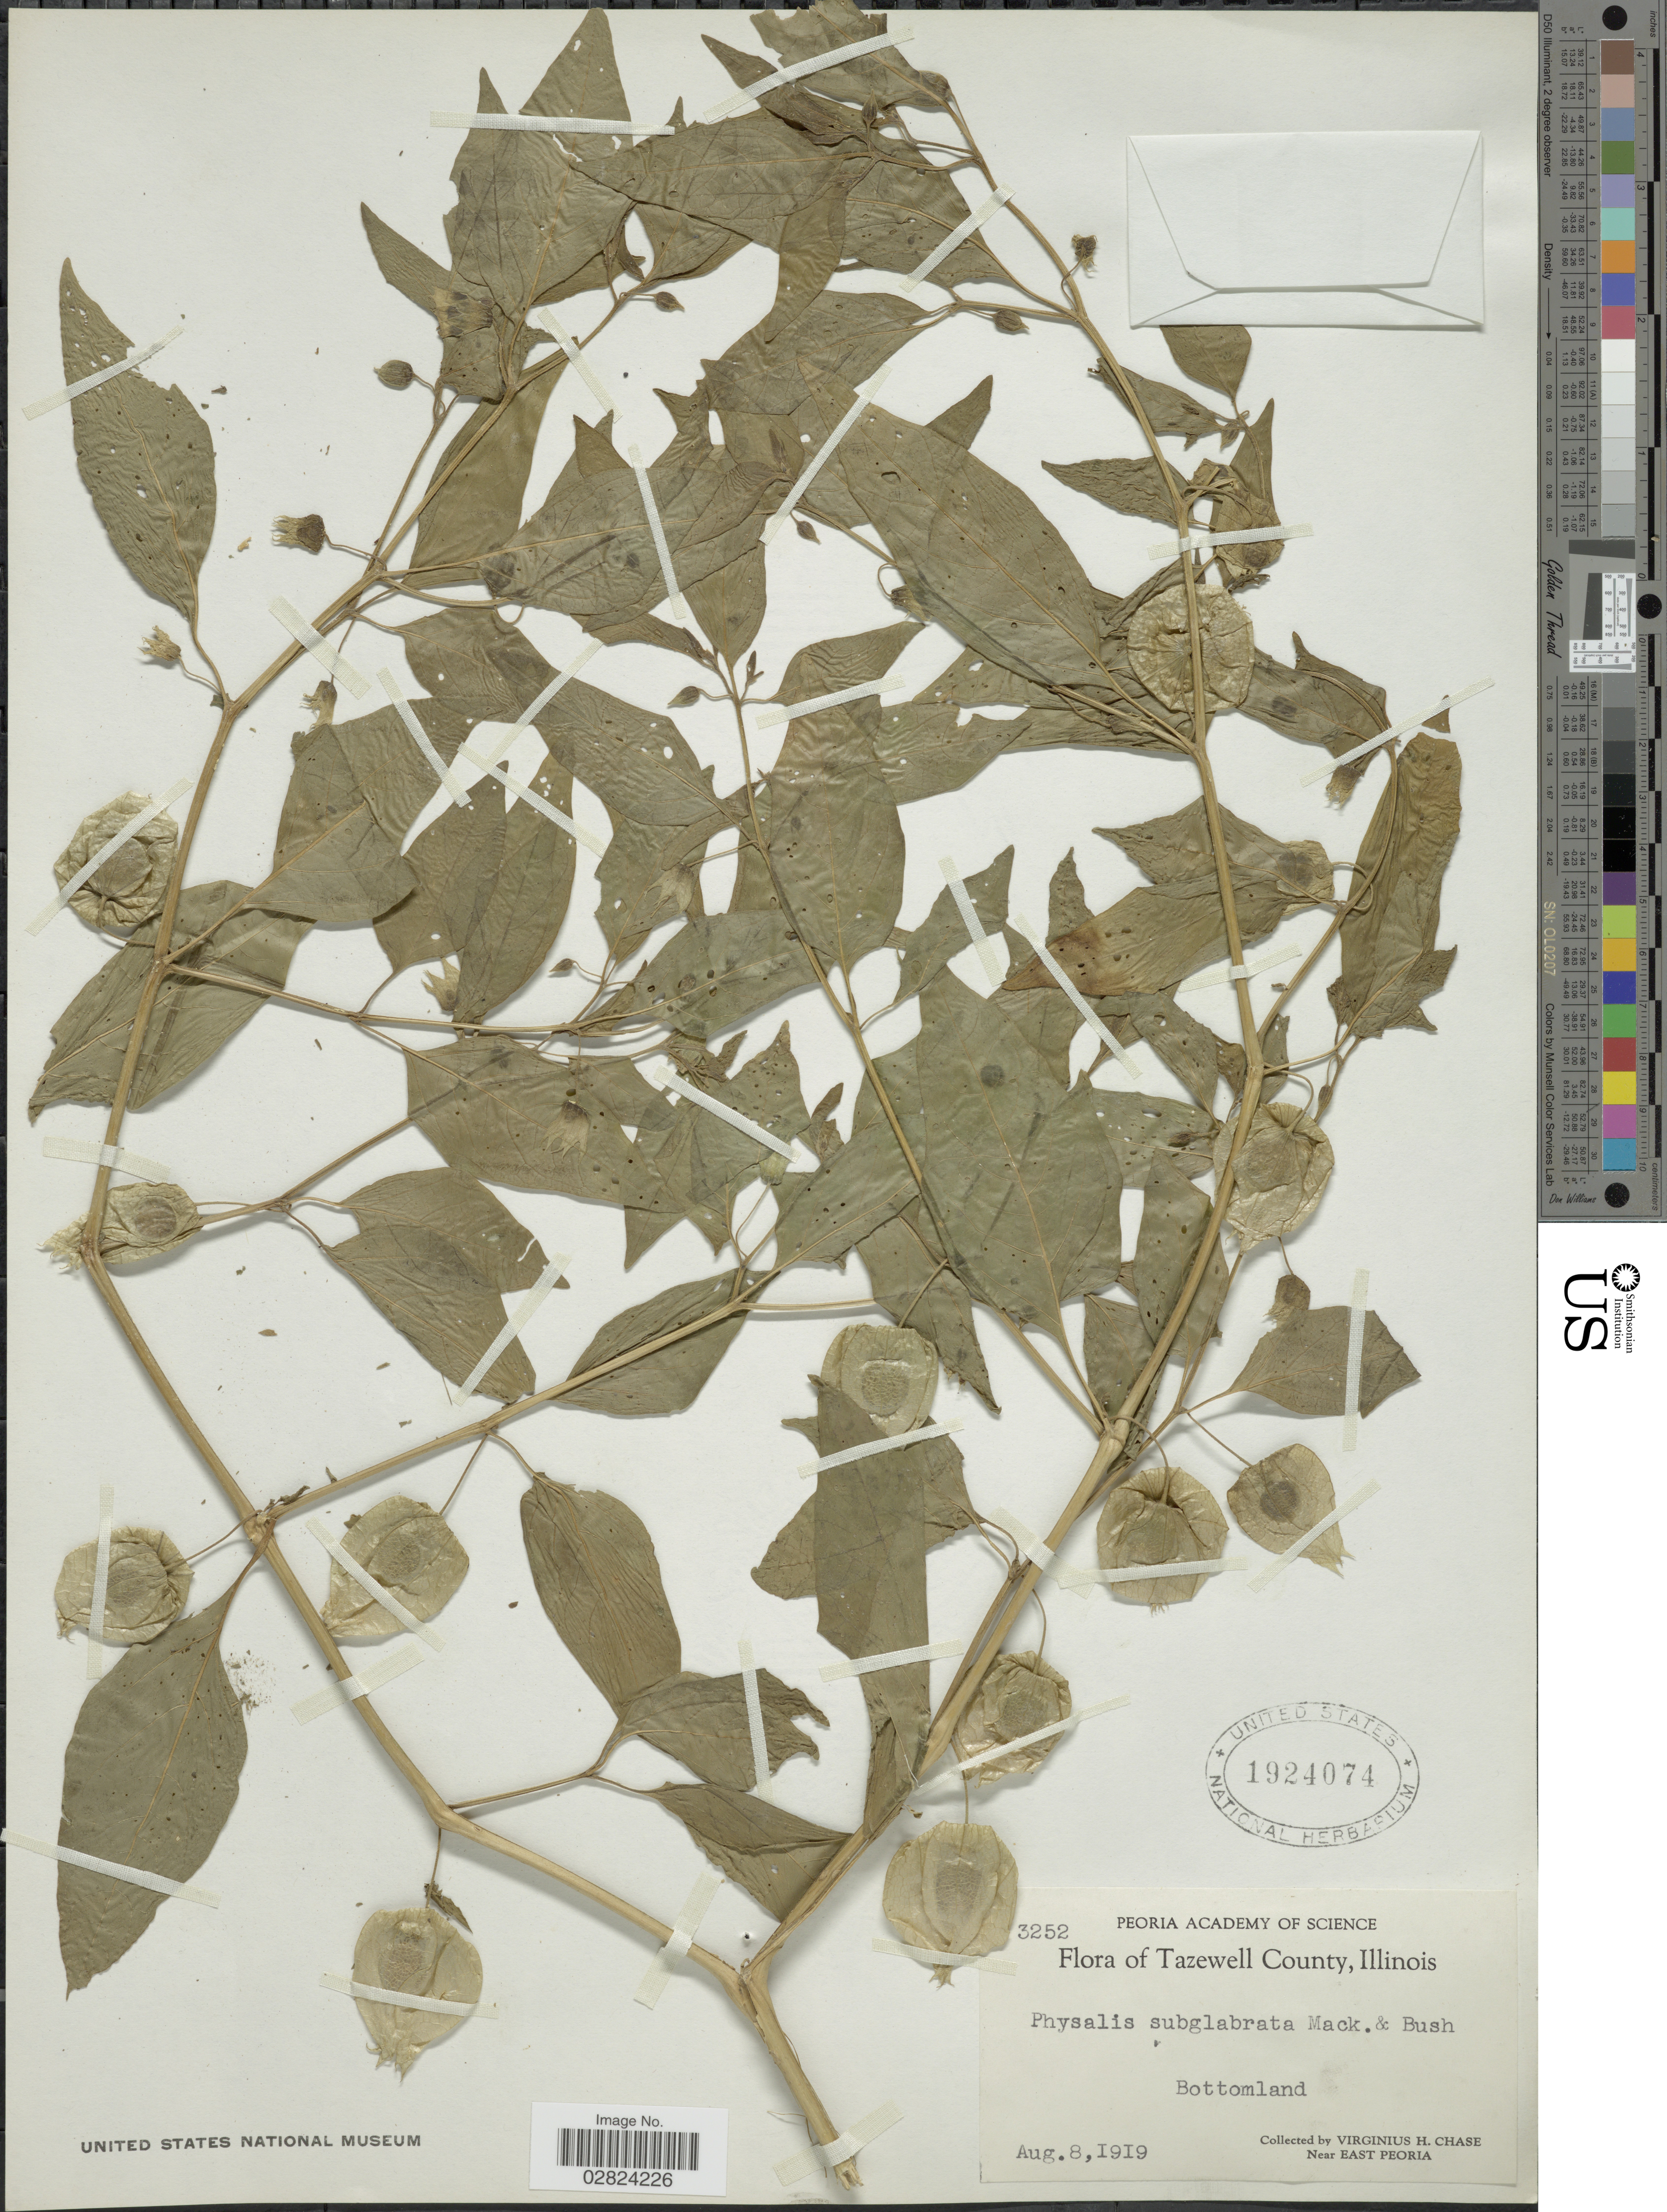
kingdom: Plantae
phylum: Tracheophyta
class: Magnoliopsida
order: Solanales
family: Solanaceae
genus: Physalis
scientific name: Physalis subglabrata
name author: Mack. & Bush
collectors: V. H. Chase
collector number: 3252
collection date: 1919-08-10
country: United States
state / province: Illinois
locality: Tazewell County. Bottomland. Near East Peoria.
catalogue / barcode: US 1924047